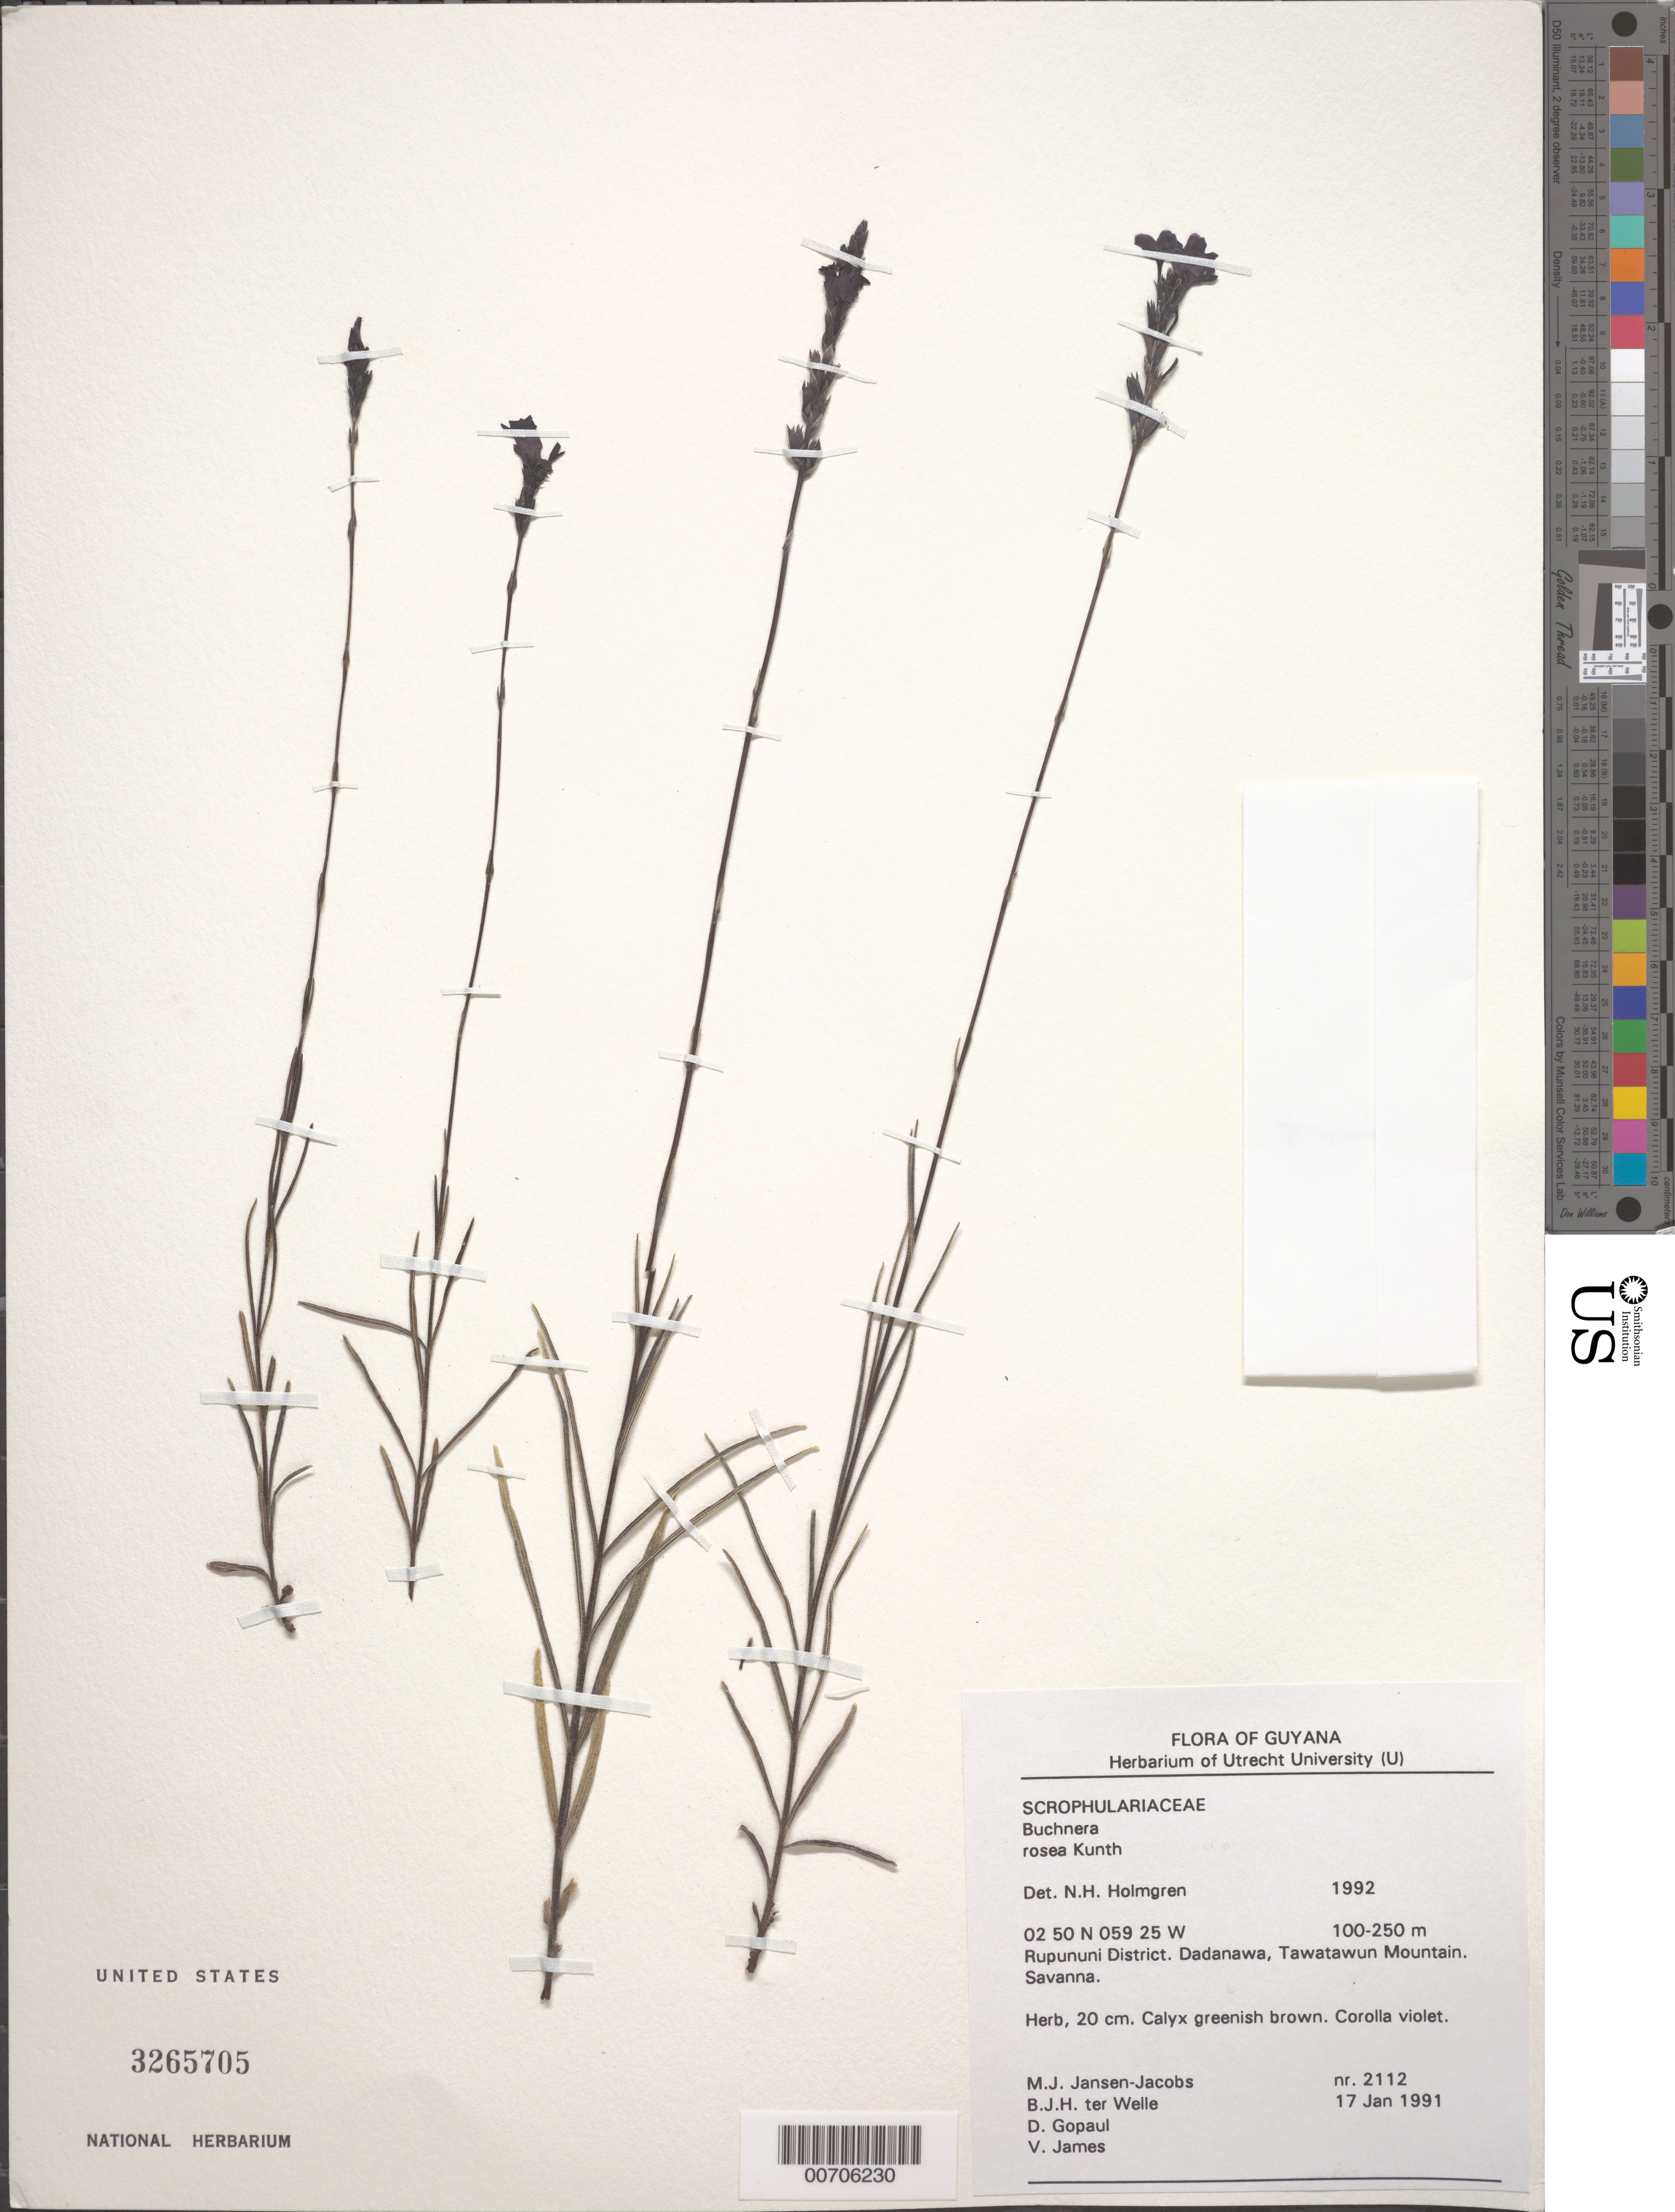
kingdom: Plantae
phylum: Tracheophyta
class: Magnoliopsida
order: Lamiales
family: Orobanchaceae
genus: Buchnera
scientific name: Buchnera rosea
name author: Kunth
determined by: Holmgren, N. H., (NY), New York Botanical Garden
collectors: M. J. Jansen-Jacobs, B. Welle, D. Gopaul & V. James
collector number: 2112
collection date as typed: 17-Jan-91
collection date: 1991-01-17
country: Guyana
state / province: U. Takutu-U. Essequibo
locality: Tawatawun Mountain, Dadanawa, Rupununi District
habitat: Savanna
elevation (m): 100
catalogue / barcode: US 3265705